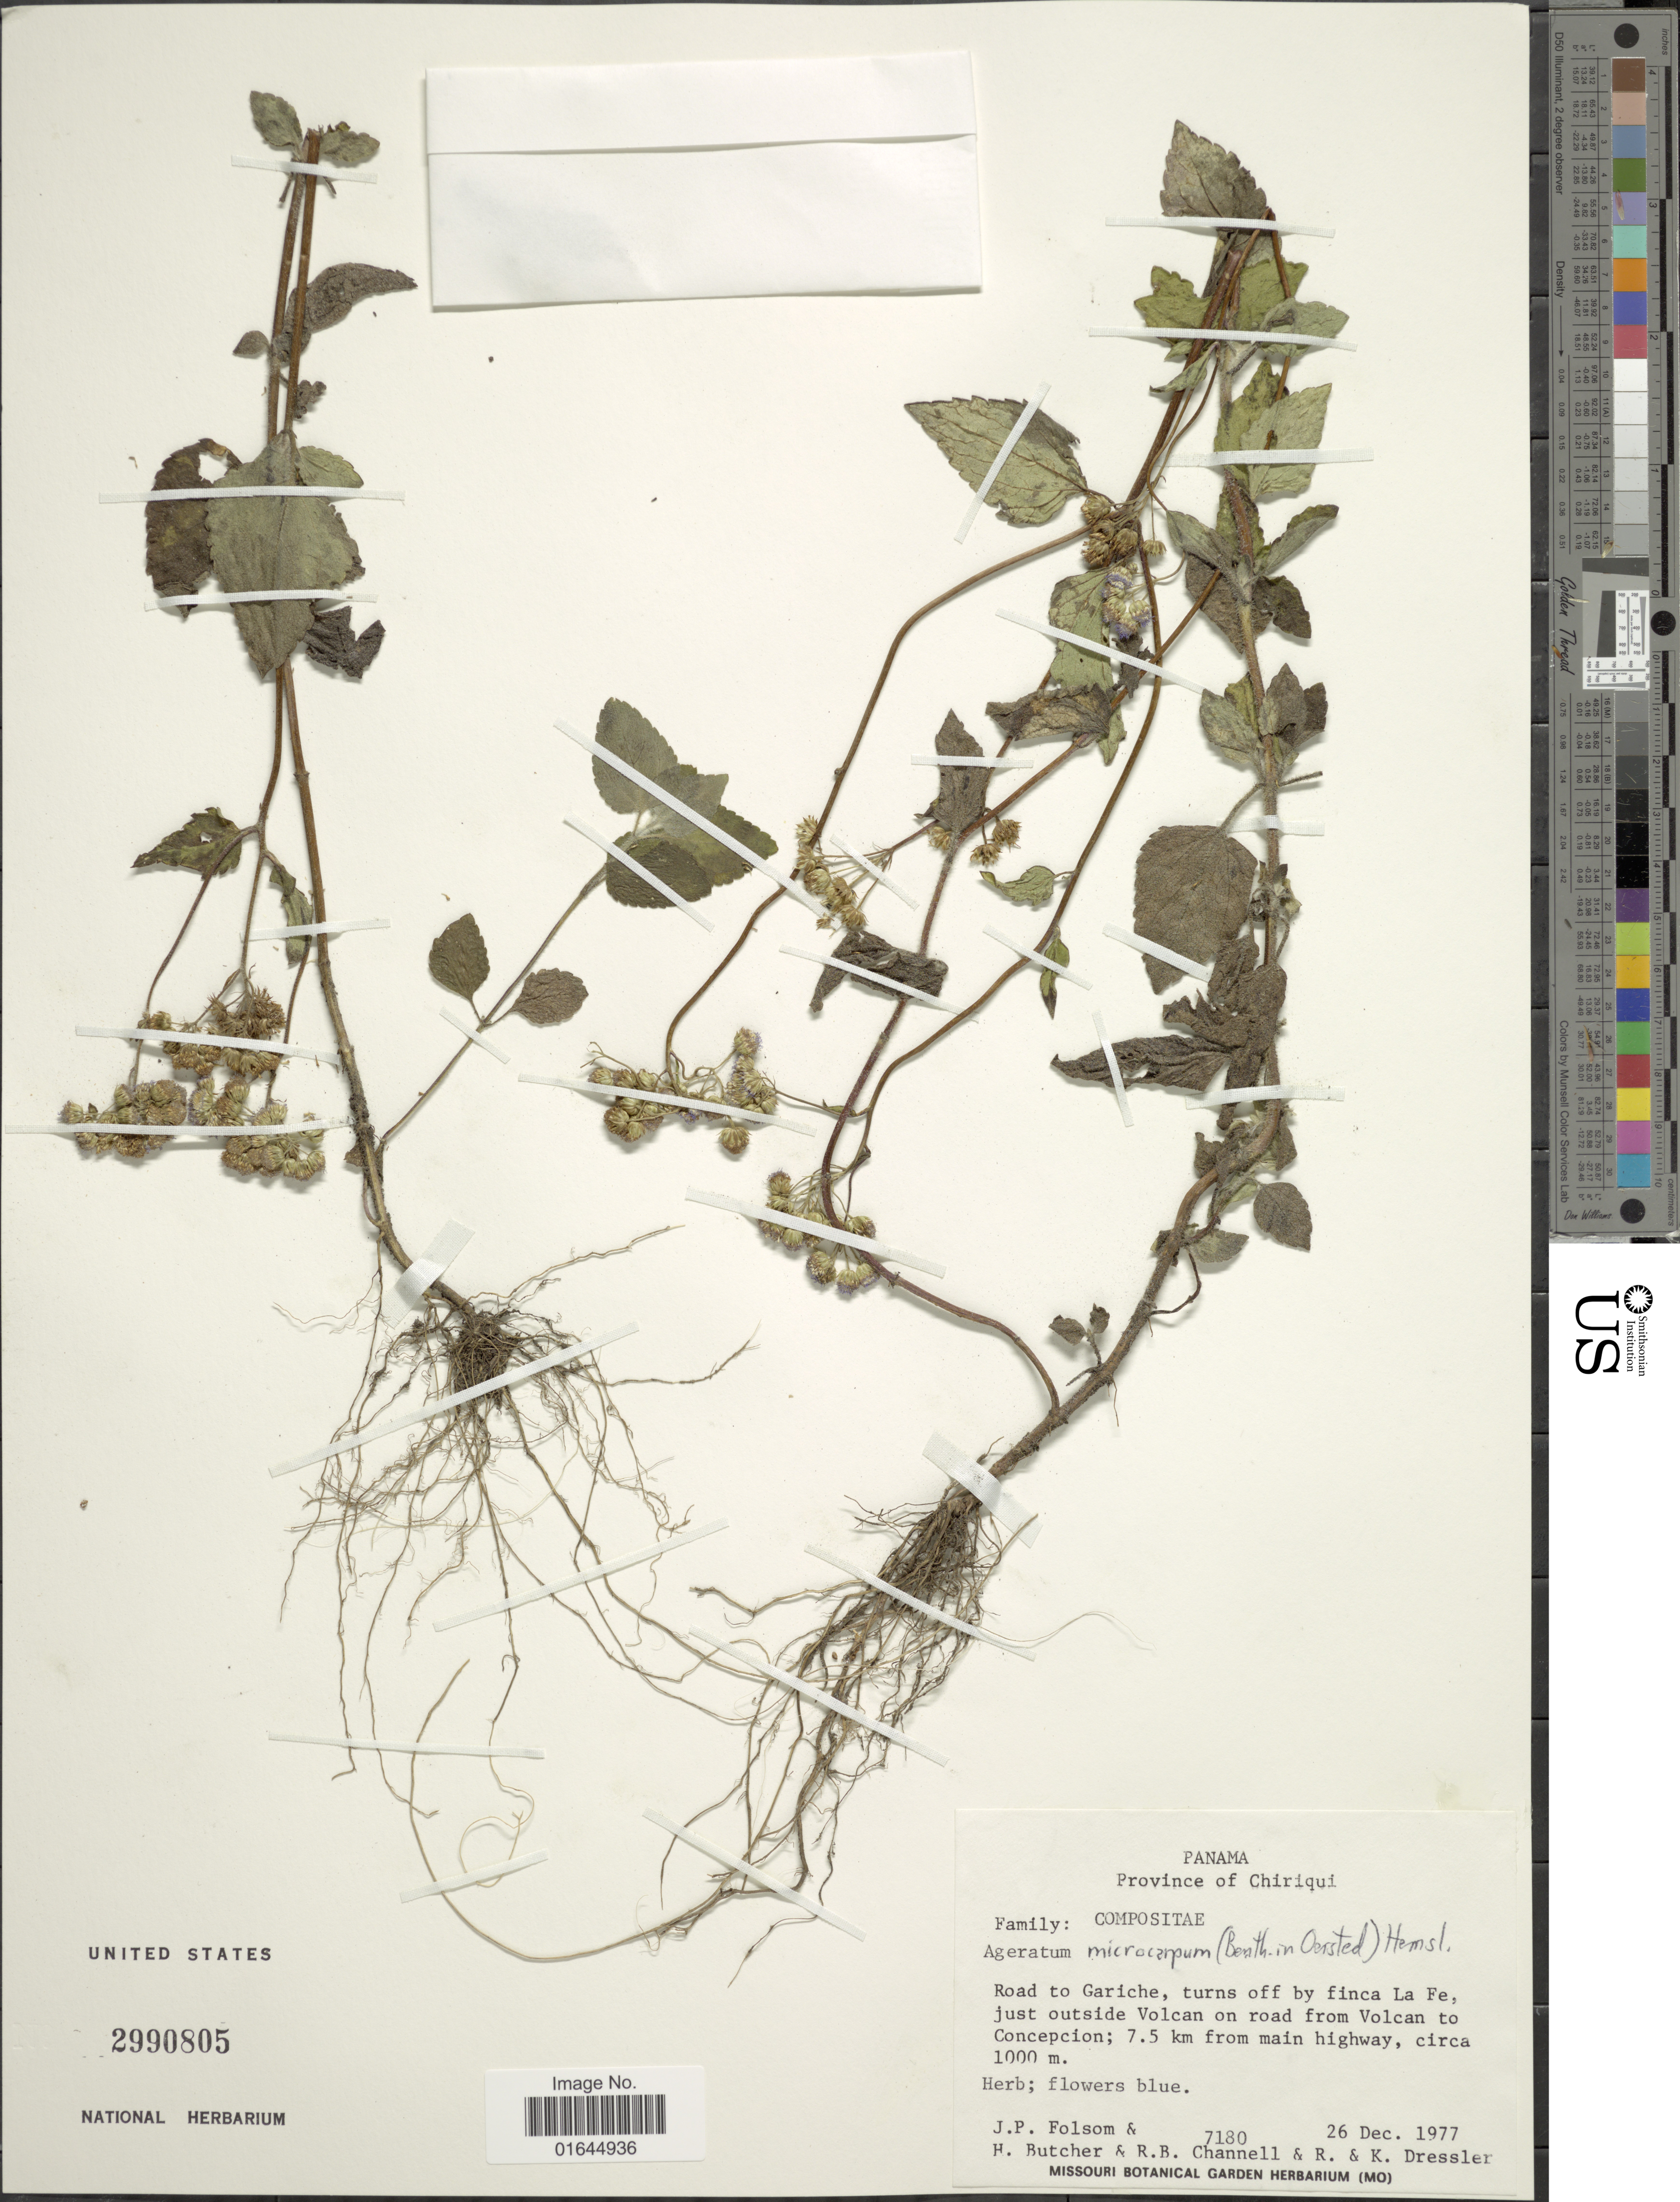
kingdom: Plantae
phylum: Tracheophyta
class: Magnoliopsida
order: Asterales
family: Asteraceae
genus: Ageratum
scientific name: Ageratum microcarpum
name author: (Benth. ex Oerst.) Hemsl.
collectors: J. P. Folsom, H. Butcher, R. B. Channell, R. Dressler & K. Dressler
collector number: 7180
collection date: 1977-12-26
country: Panama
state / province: Chiriqui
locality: Road to Gariche, turns off by finca La Fe, just outside Volcan on road from Volcan to Concepcion; 7.5 km from main highway.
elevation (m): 1000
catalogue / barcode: US 2990805